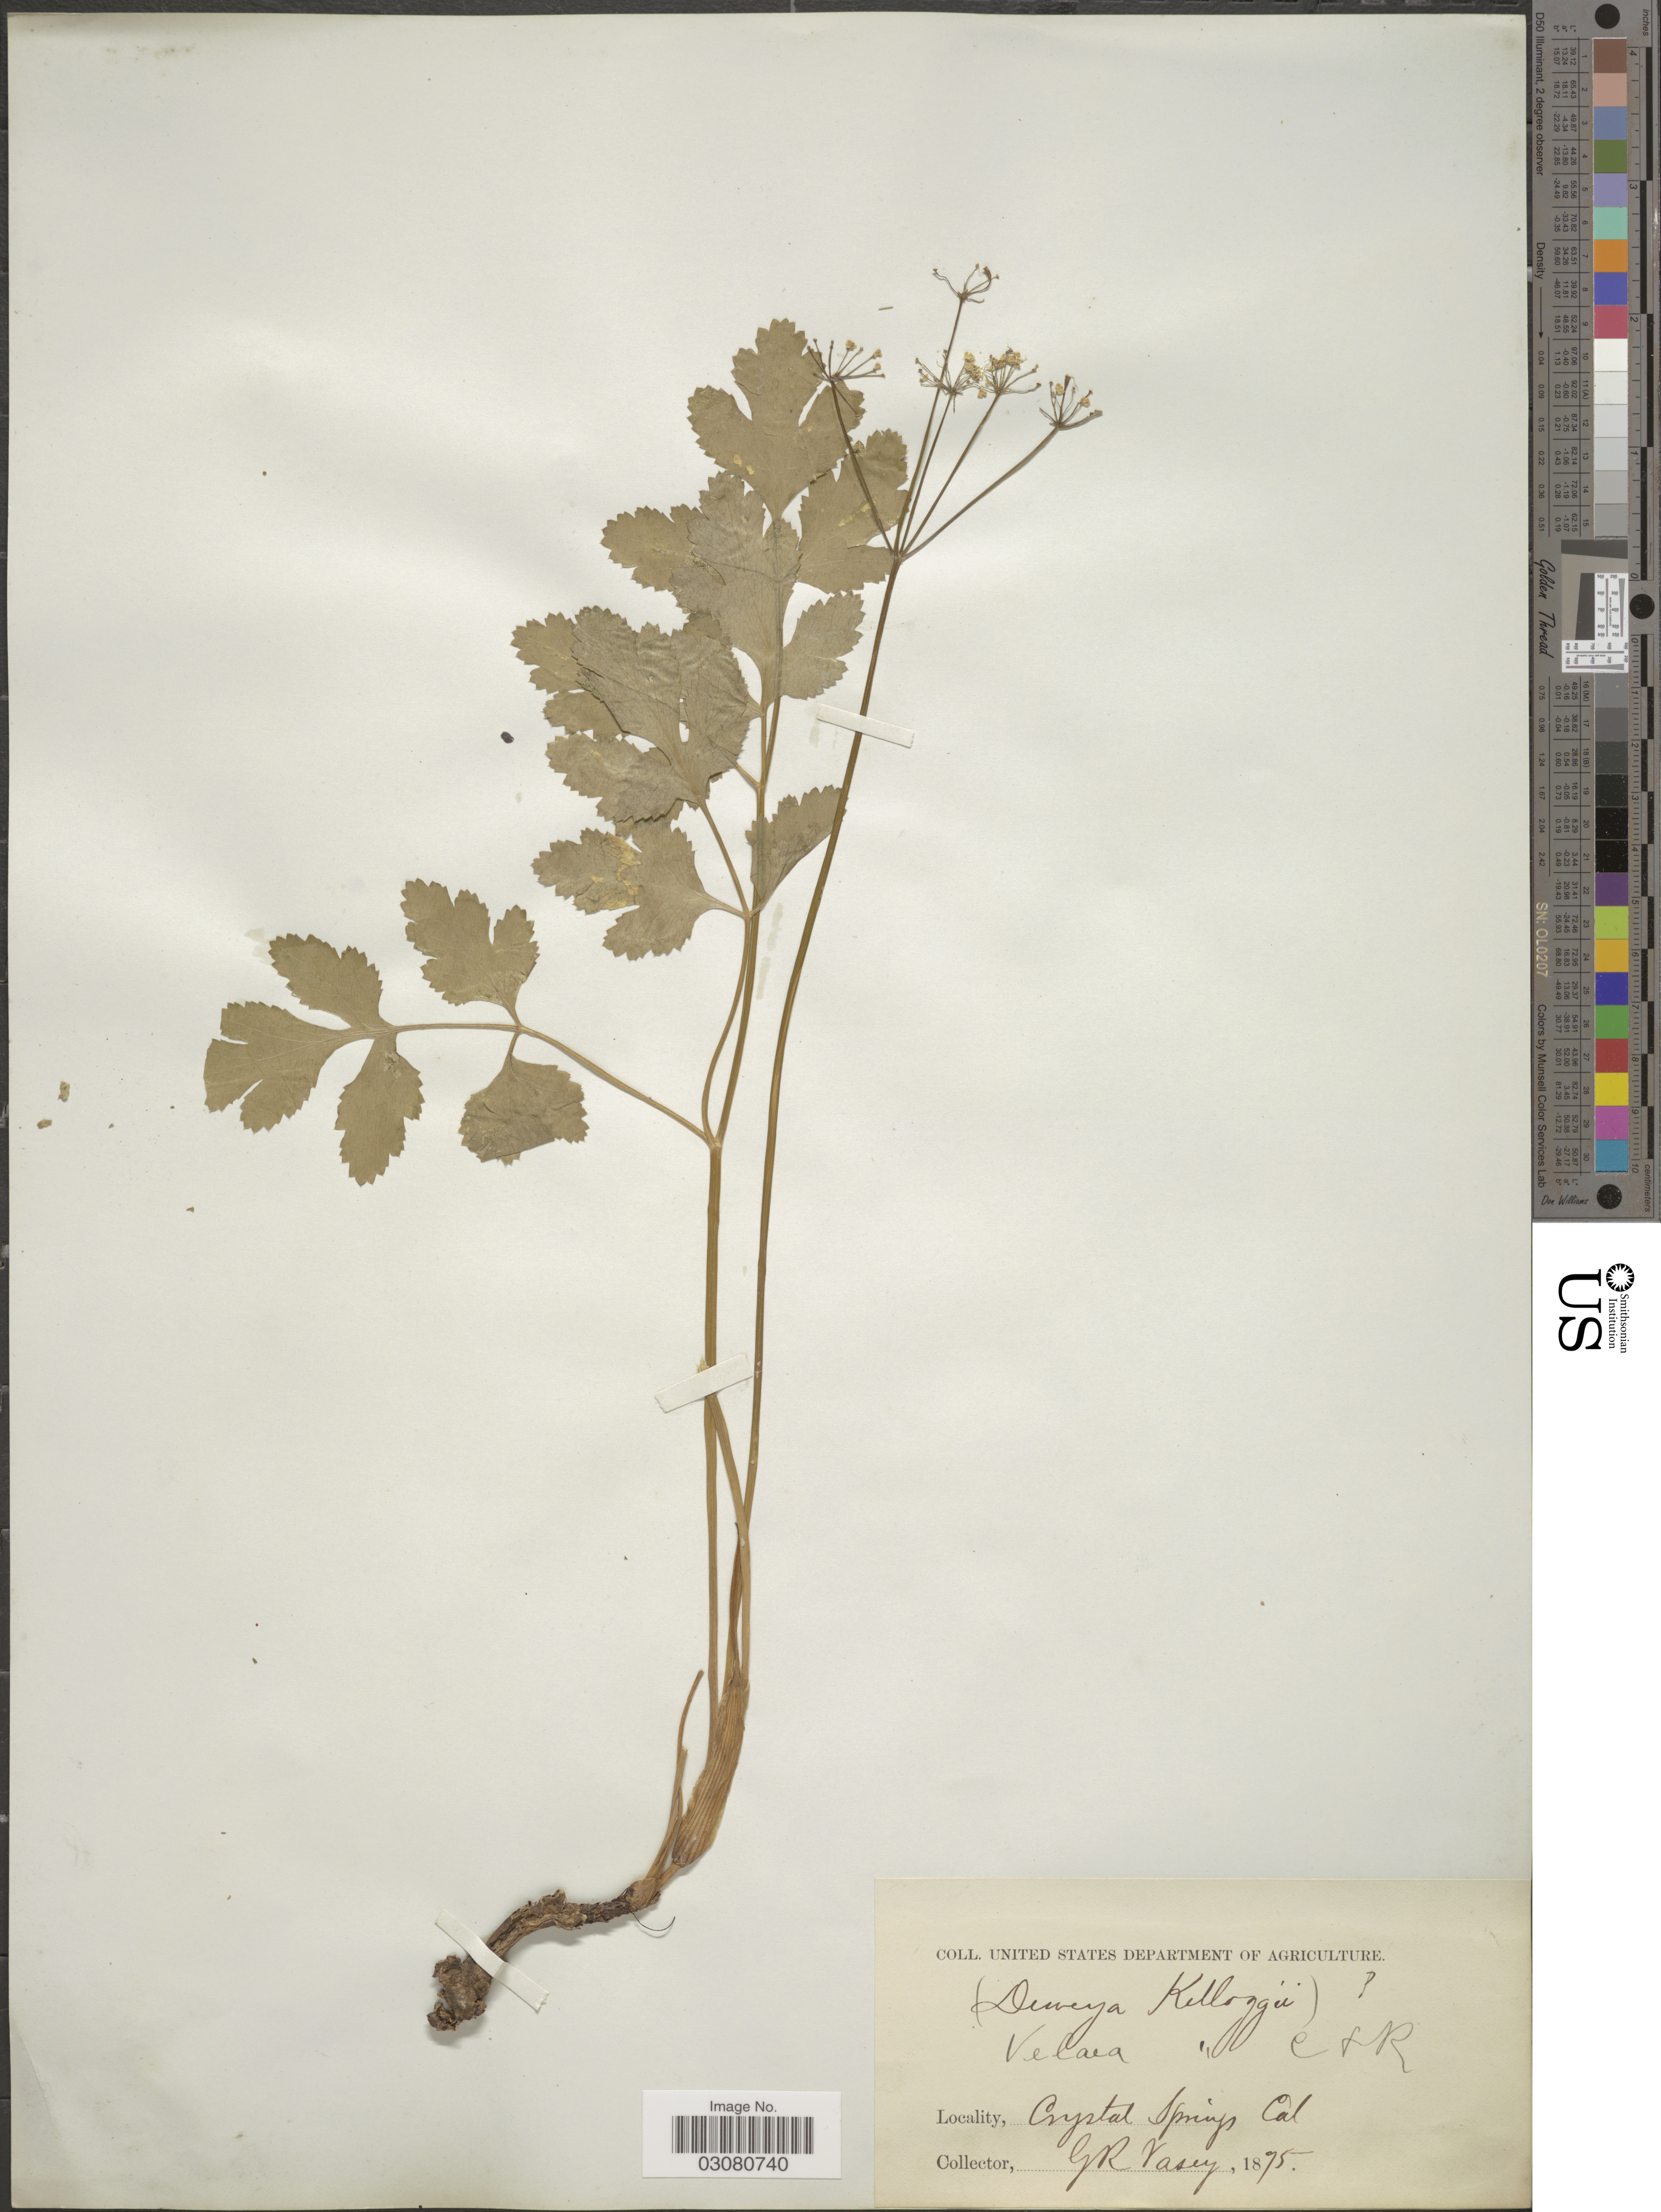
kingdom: Plantae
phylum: Tracheophyta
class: Magnoliopsida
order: Apiales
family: Apiaceae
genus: Drudeophytum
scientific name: Drudeophytum kelloggii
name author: (A. Gray) J.M. Coult. & Rose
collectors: G. R. Vasey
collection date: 1875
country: United States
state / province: California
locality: Crystal Springs Cal.